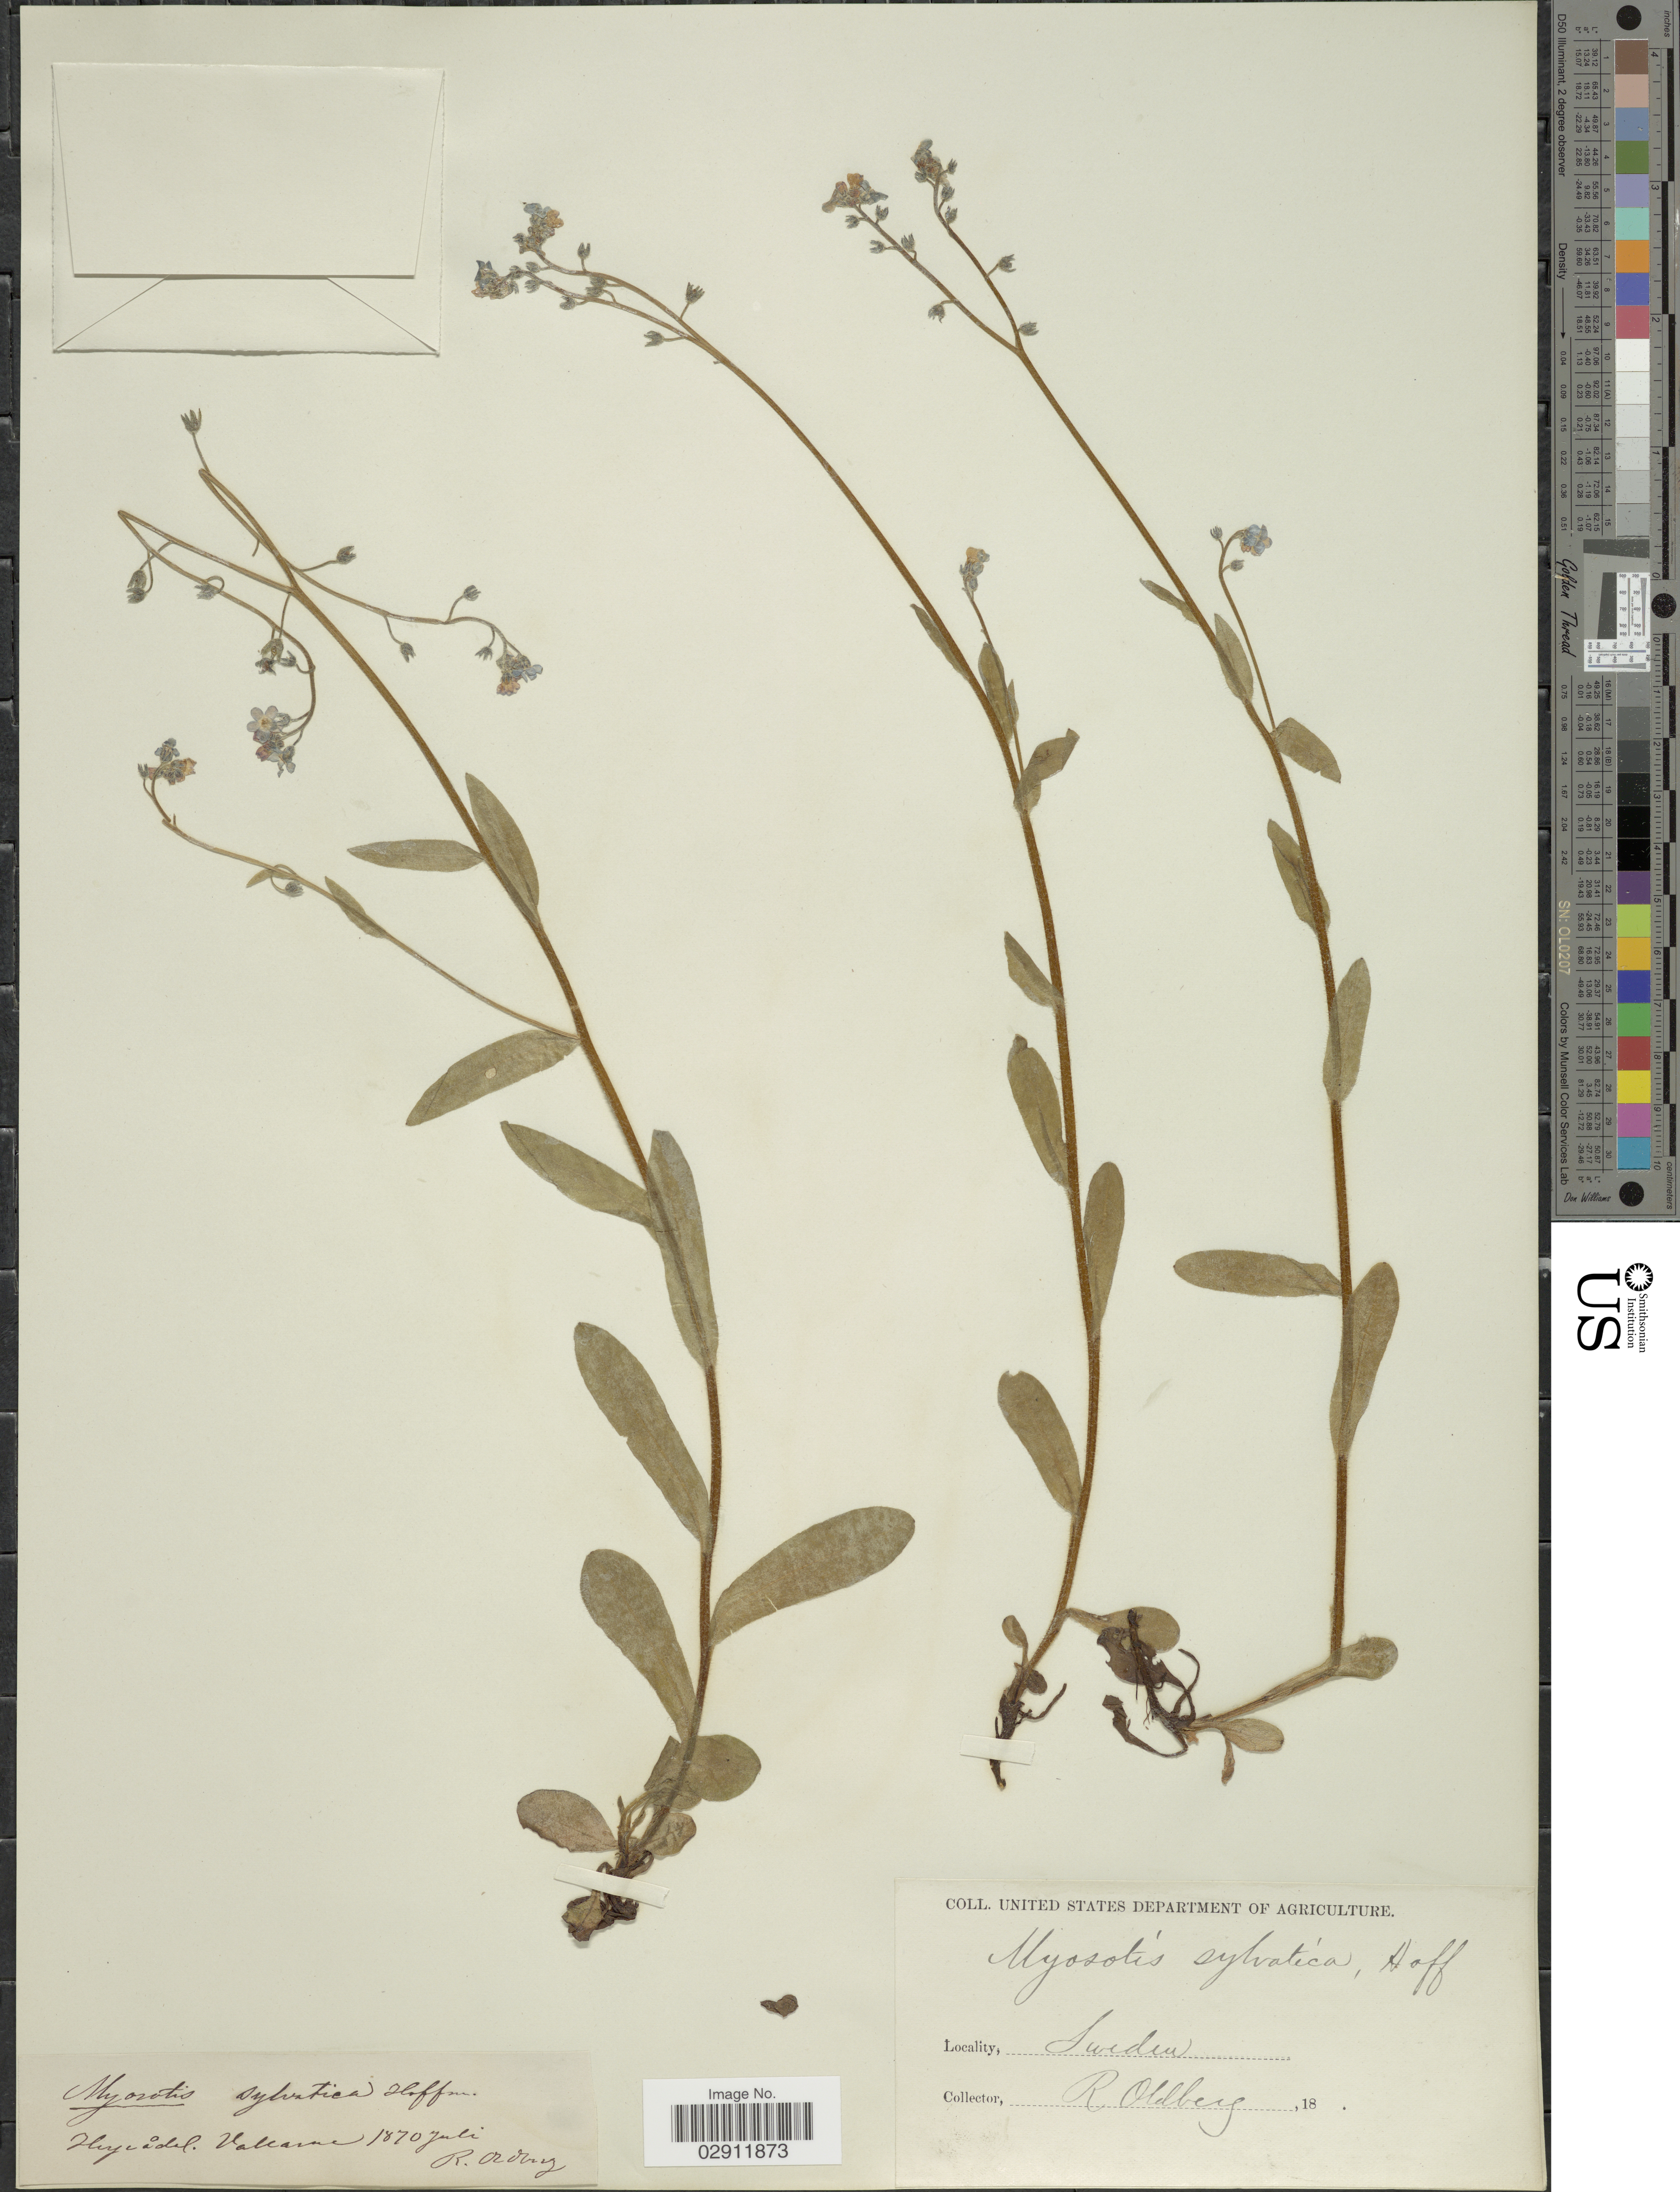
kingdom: Plantae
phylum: Tracheophyta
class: Magnoliopsida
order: Boraginales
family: Boraginaceae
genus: Myosotis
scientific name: Myosotis sylvatica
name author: Ehrh. ex Hoffm.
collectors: R. Oldberg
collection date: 1870-07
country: Sweden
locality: Herjadal. Vallarna.